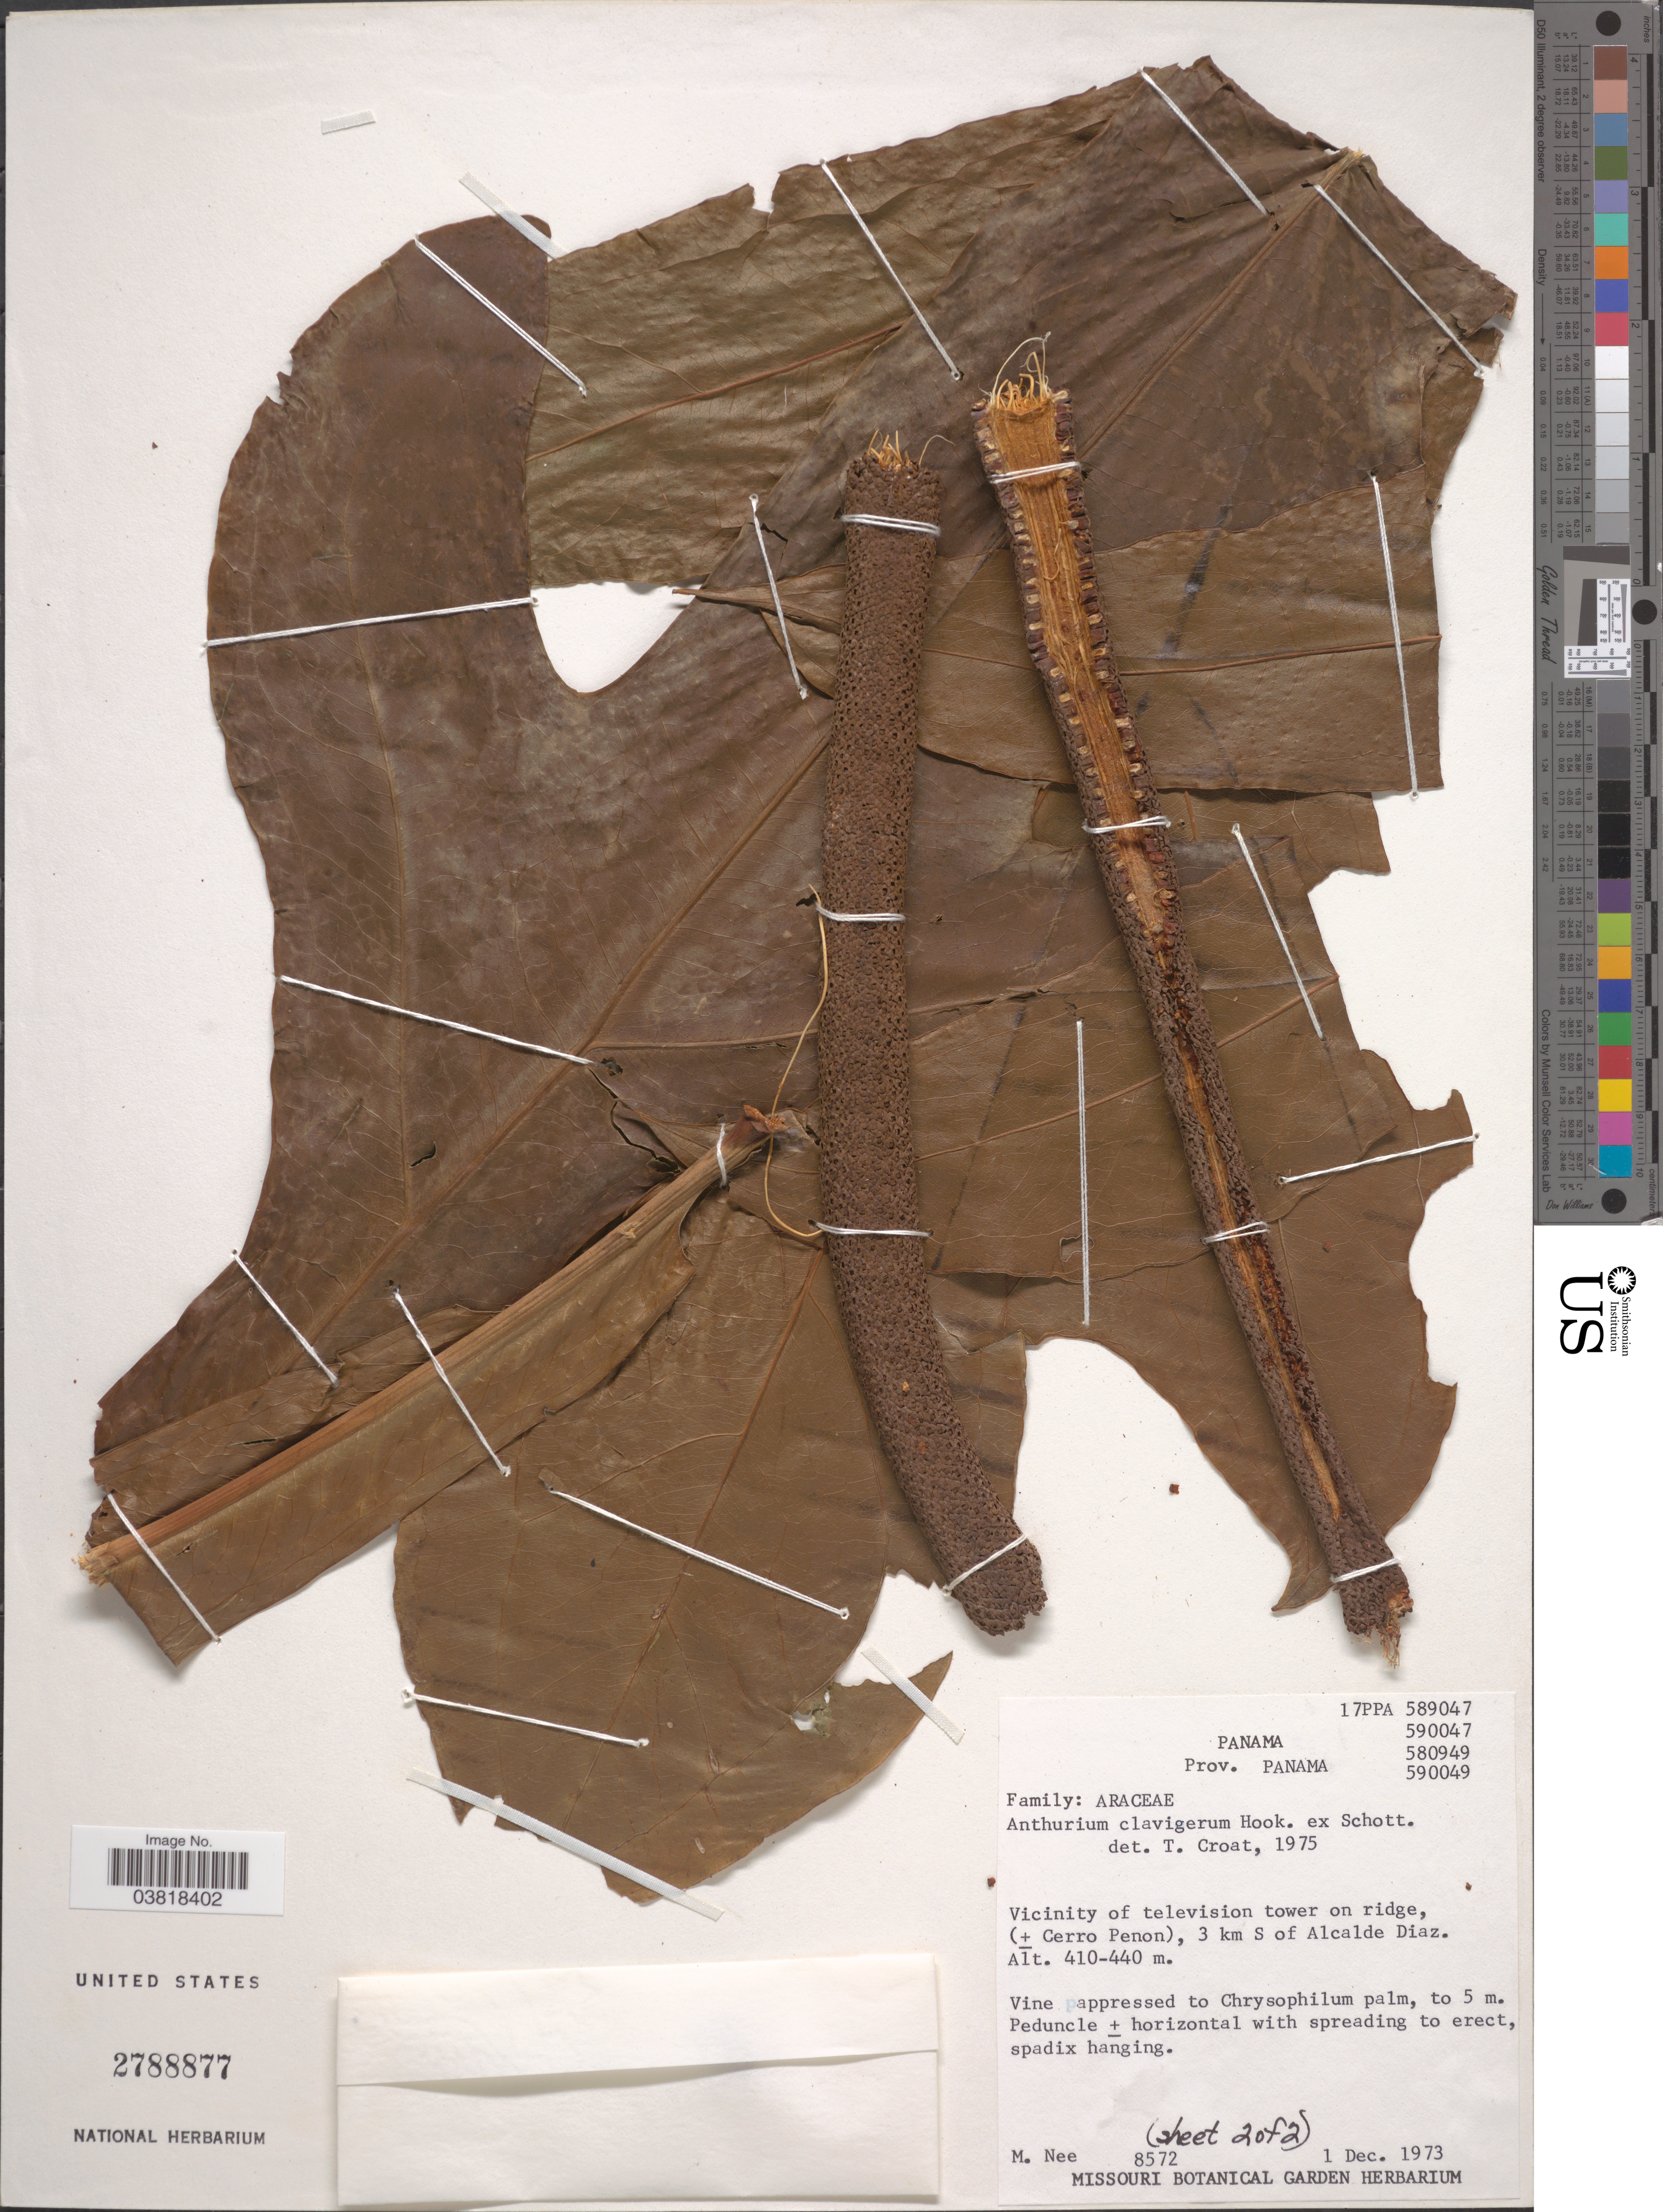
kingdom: Plantae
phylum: Tracheophyta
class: Liliopsida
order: Alismatales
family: Araceae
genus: Anthurium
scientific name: Anthurium clavigerum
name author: Poepp. & Endl.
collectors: M. Nee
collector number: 8572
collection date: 1973-12-01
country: Panama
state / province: Panamá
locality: Vicinity of television tower on ridge, (± Cerro Penon), 3 km S of Alcalde Diaz.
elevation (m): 410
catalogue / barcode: US 2788877